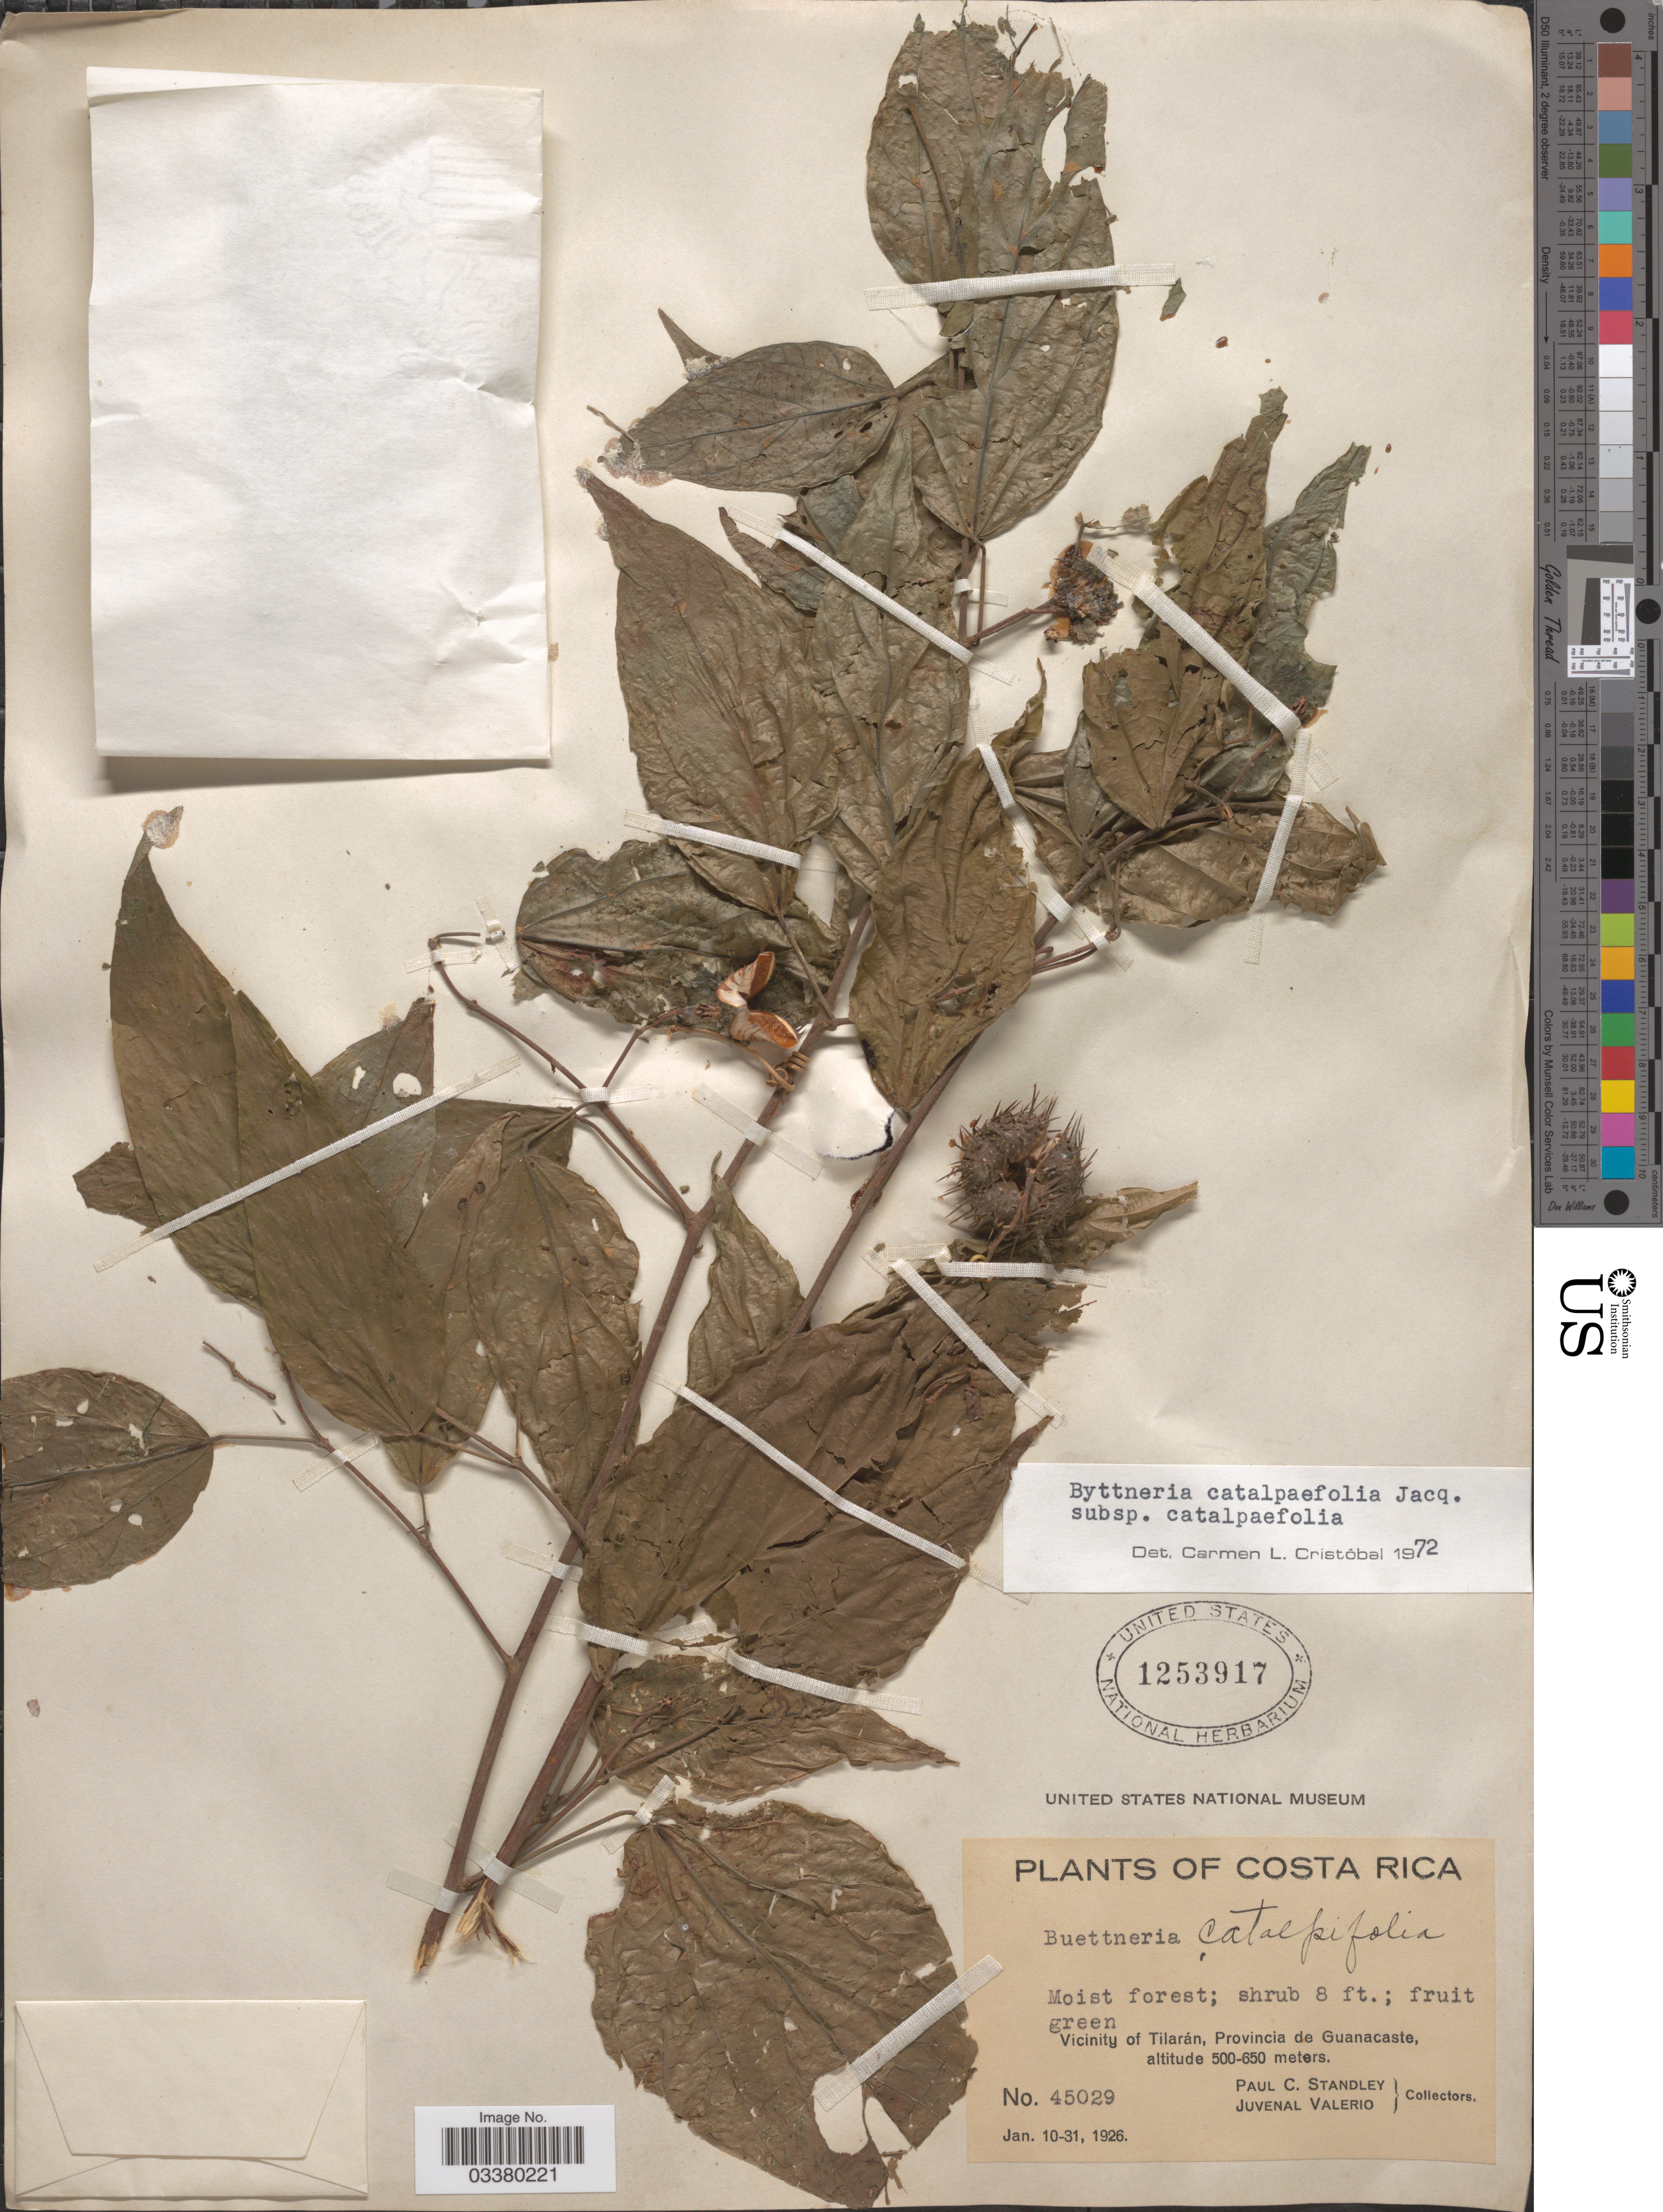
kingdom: Plantae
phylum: Tracheophyta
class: Magnoliopsida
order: Malvales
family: Malvaceae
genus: Byttneria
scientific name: Byttneria catalpifolia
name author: Jacq.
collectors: P. C. Standley & J. Valerio R.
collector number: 45029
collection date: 1926-01-10/1926-01-31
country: Costa Rica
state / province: Guanacaste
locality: Vicinity of Tilarán.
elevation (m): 500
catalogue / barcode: US 1253917